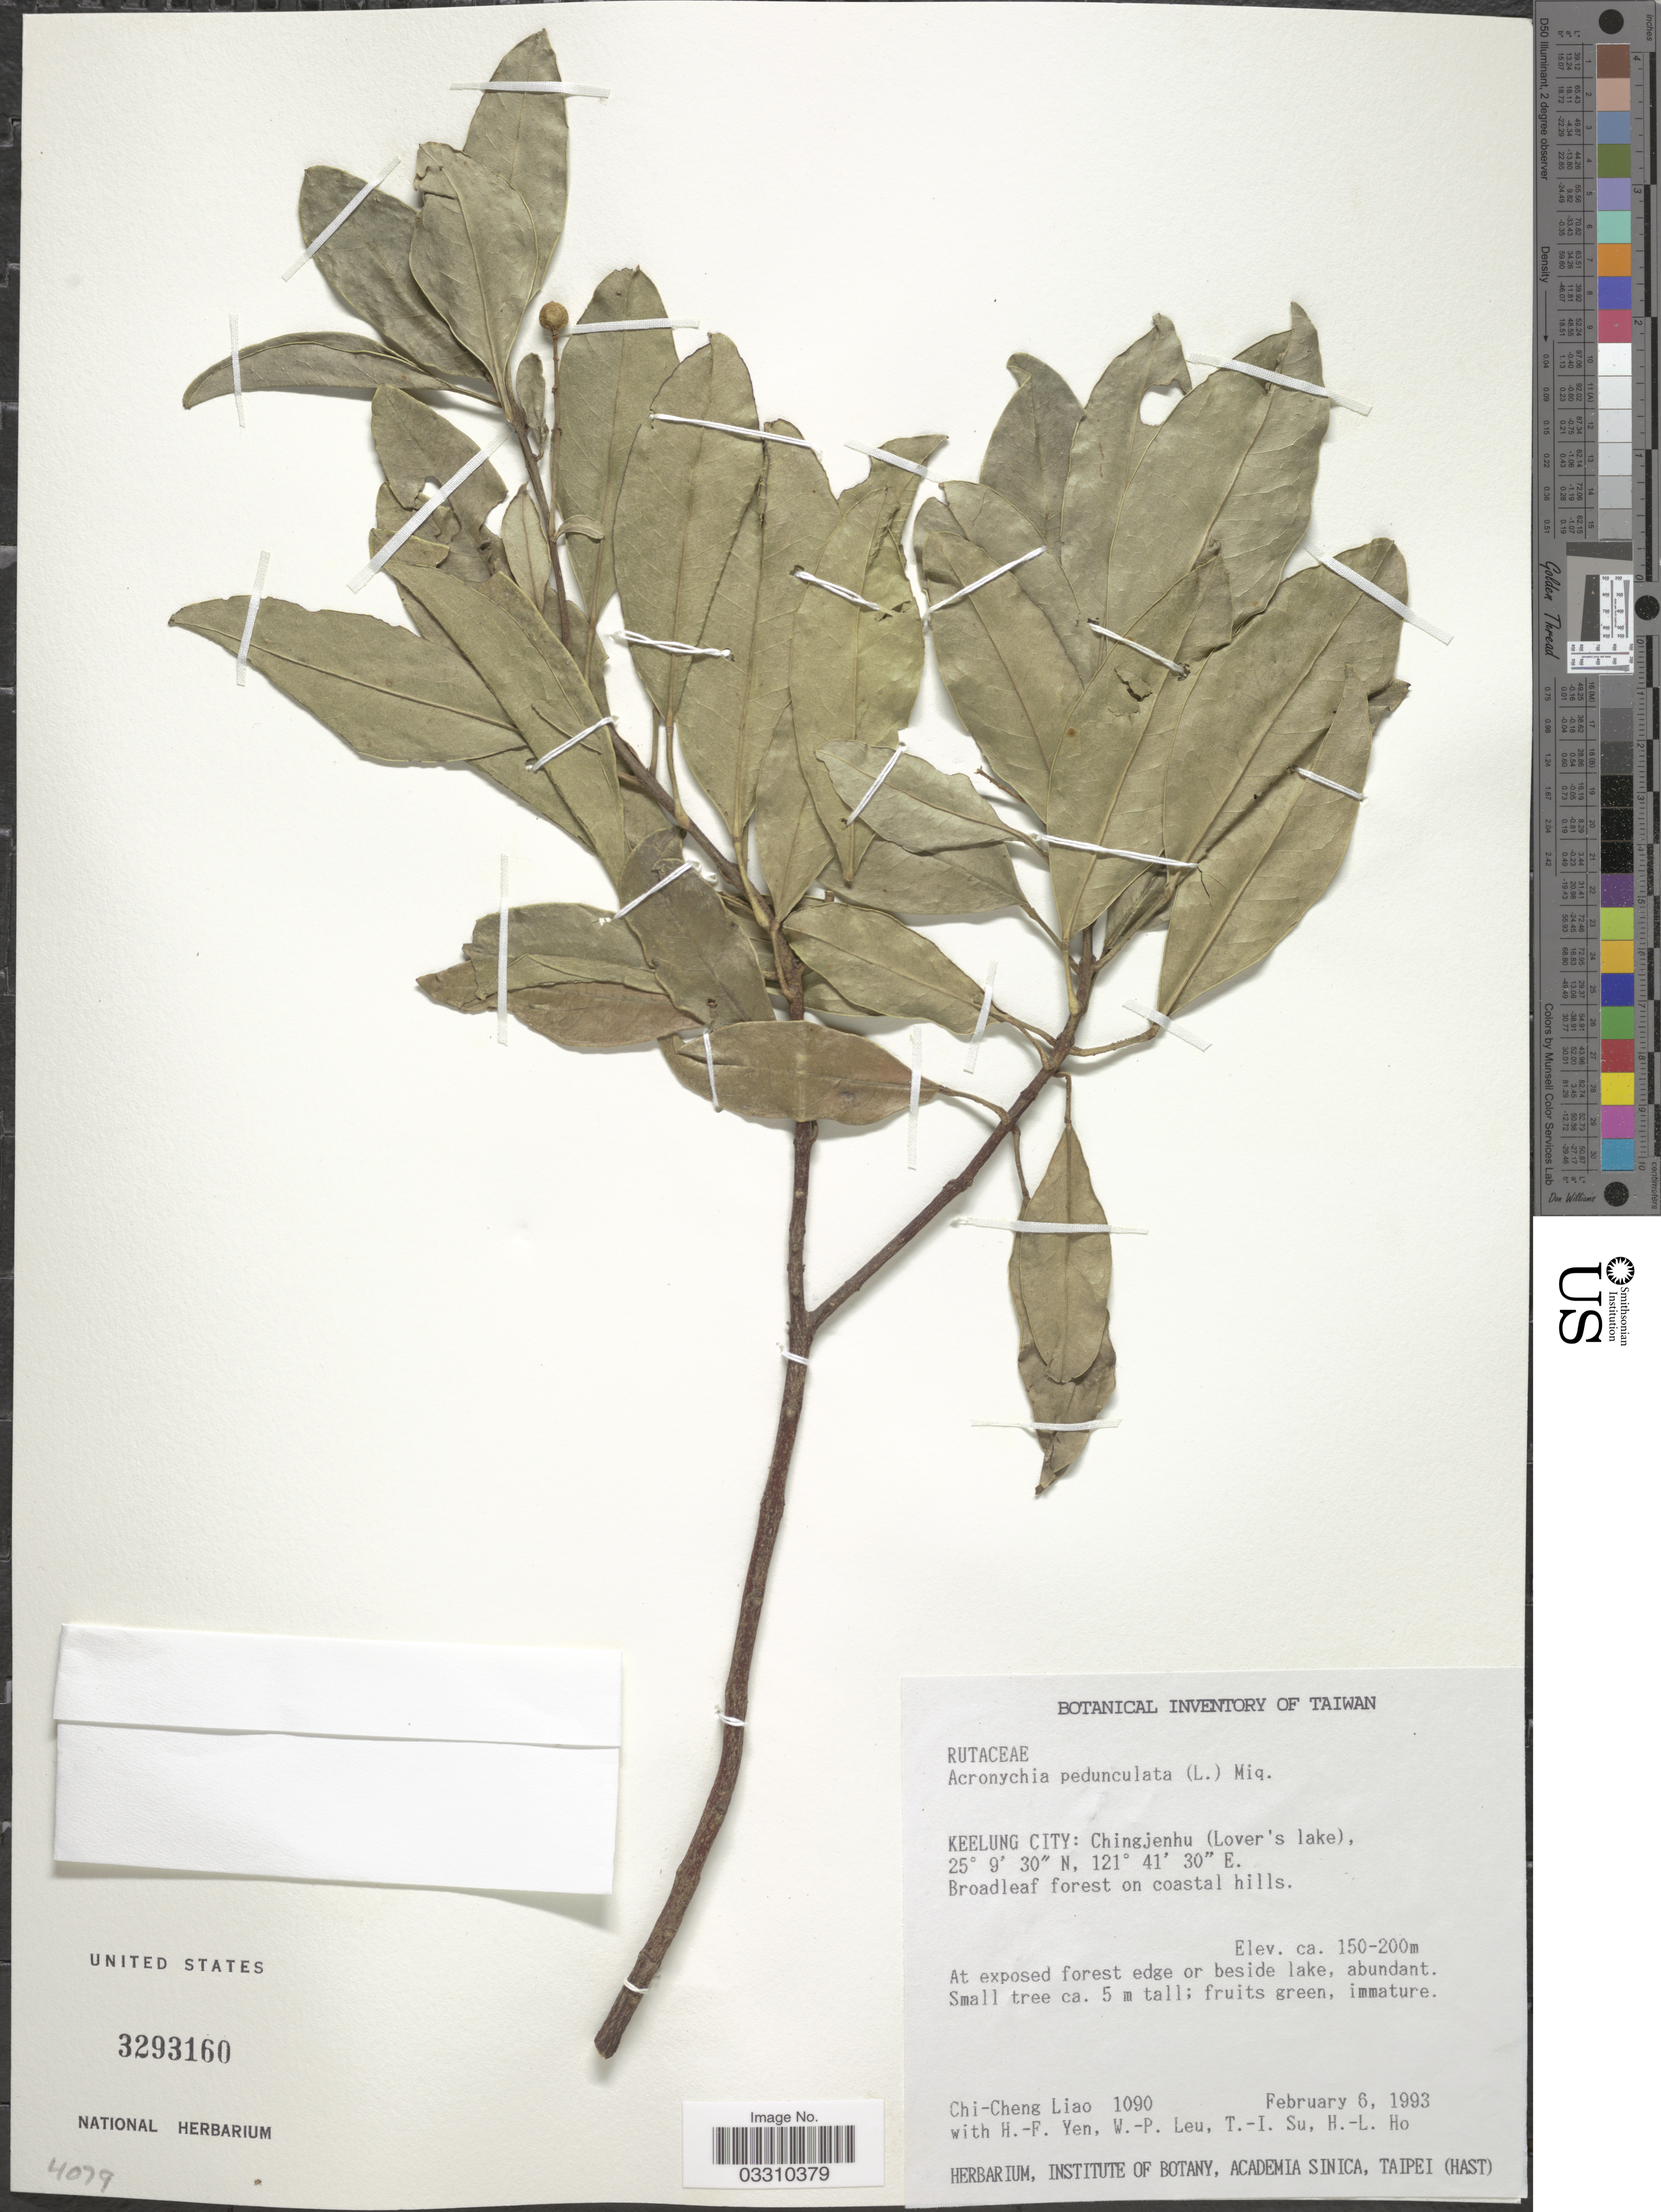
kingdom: Plantae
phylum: Tracheophyta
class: Magnoliopsida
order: Sapindales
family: Rutaceae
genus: Acronychia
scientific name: Acronychia pedunculata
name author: (L.) Miq.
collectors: C. Liao, H. Yen, W. Leu, T. Su & H. Ho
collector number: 1090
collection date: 1993-02-06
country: Taiwan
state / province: Keelung City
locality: Chingjenhu (Lover's lake).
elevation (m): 150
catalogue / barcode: US 3293160